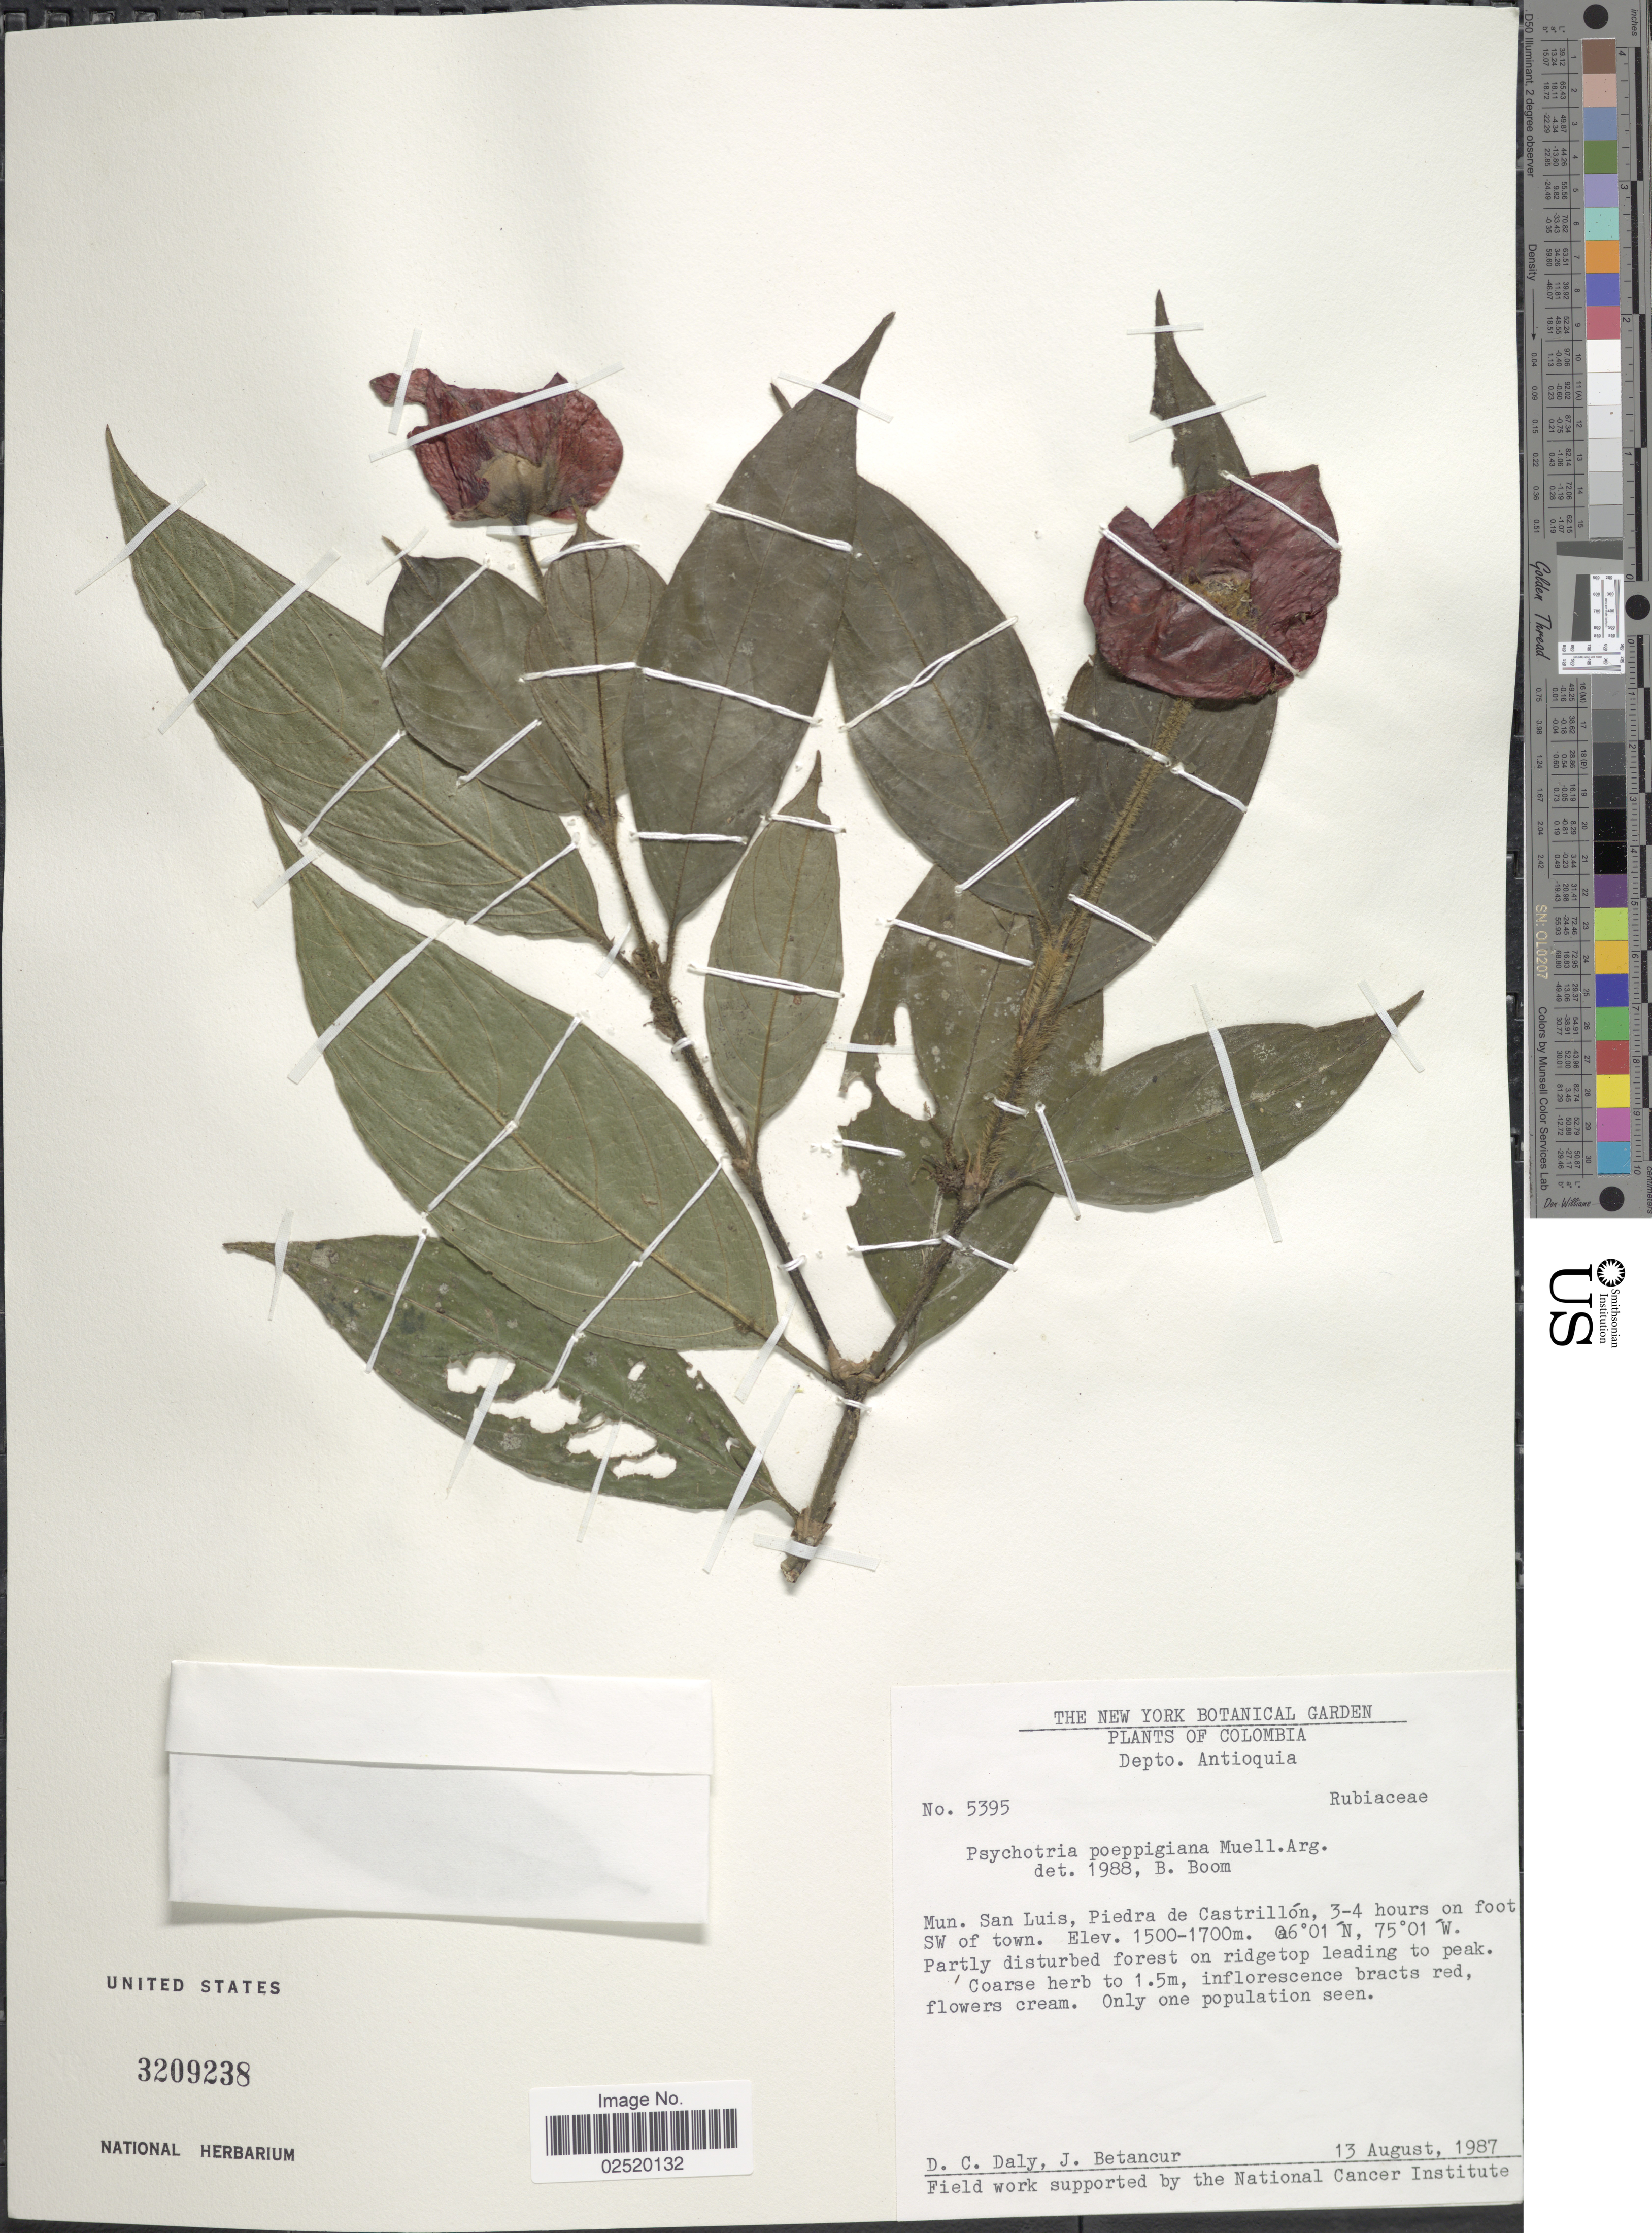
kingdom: Plantae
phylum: Tracheophyta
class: Magnoliopsida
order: Gentianales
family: Rubiaceae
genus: Psychotria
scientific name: Psychotria poeppigiana subsp. poeppigiana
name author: Müll. Arg.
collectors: D. C. Daly & J. Betancur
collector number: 5395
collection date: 1987-08-13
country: Colombia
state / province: Antioquia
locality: Depto. Antioquia, Mun. San Luis, Piedra de Castrillon, 3-4 hours on foot SW of Town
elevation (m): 1500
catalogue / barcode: US 3209238